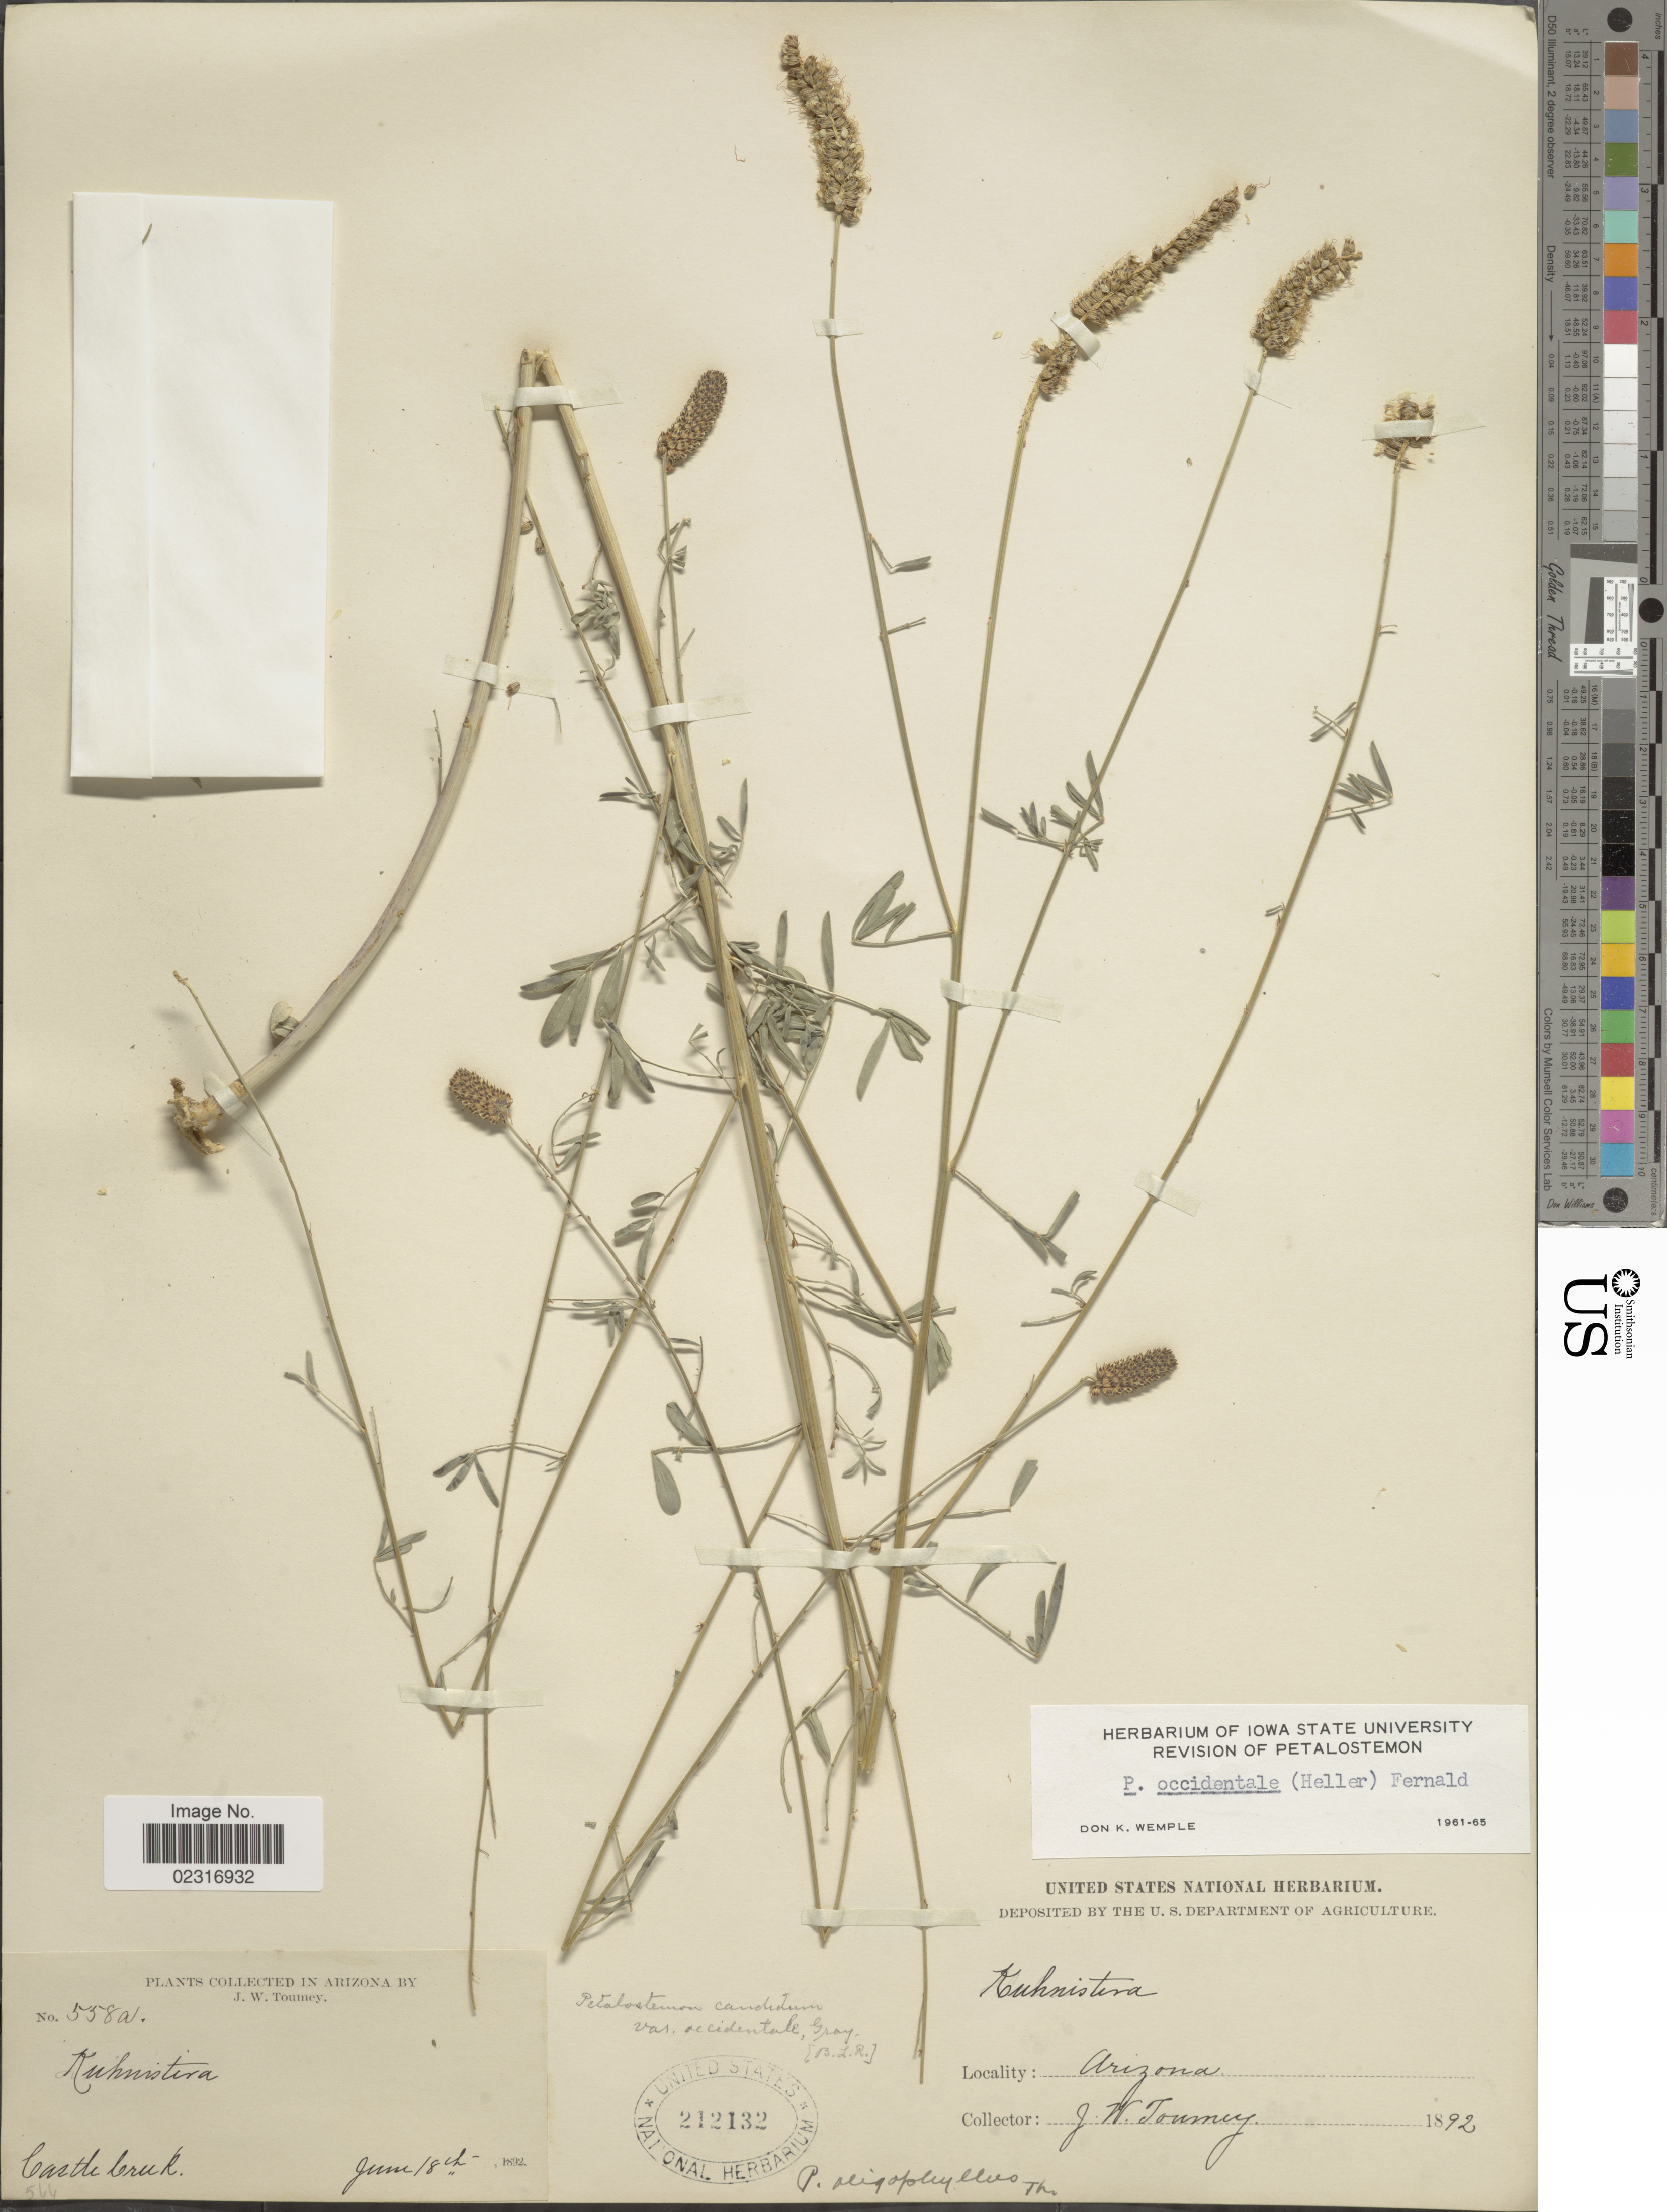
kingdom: Plantae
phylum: Tracheophyta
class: Magnoliopsida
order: Fabales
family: Fabaceae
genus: Dalea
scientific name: Dalea candida var. oligophylla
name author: (Torr) Shinners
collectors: J. W. Toumey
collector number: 558a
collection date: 1892-06-18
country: United States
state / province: Arizona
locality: Castle Creek.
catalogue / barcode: US 212132